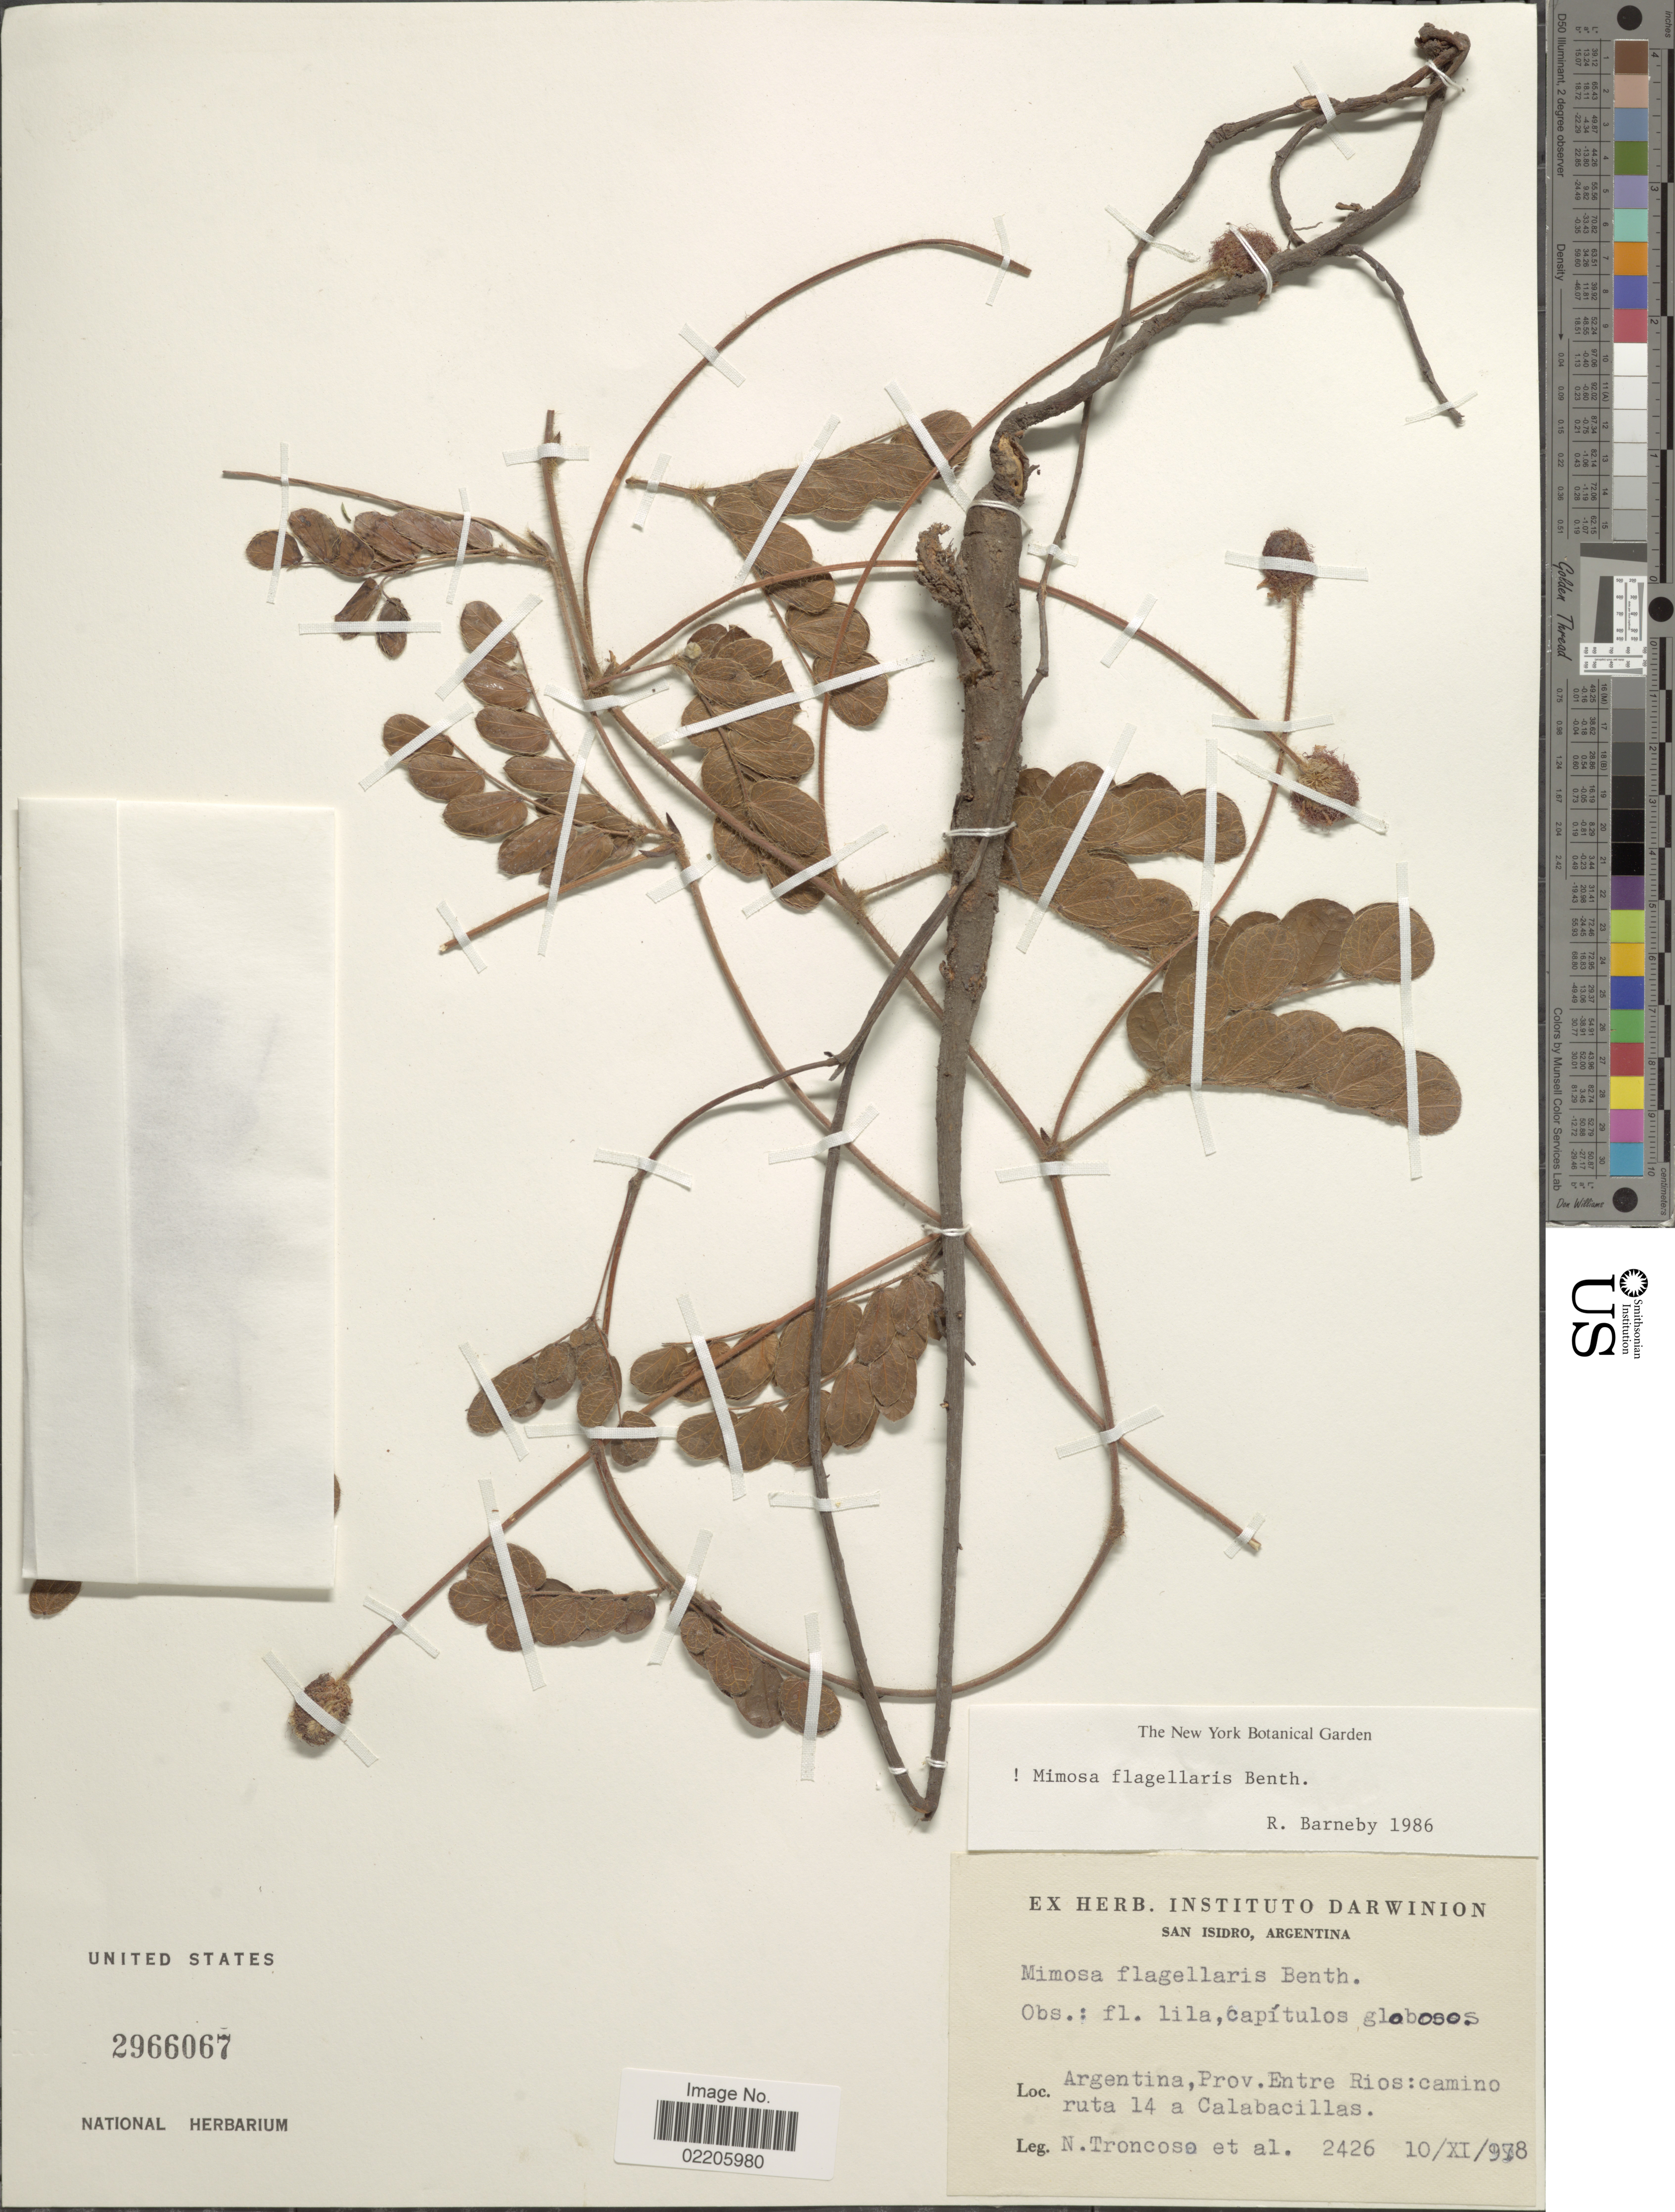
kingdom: Plantae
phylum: Tracheophyta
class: Magnoliopsida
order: Fabales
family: Fabaceae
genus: Mimosa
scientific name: Mimosa flagellaris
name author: Benth.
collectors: N. Troncoso & et al.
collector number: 2426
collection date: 1978-11-10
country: Argentina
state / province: Entre Rios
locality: San Isidro. Prov. Entre Rios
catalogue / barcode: US 2966067